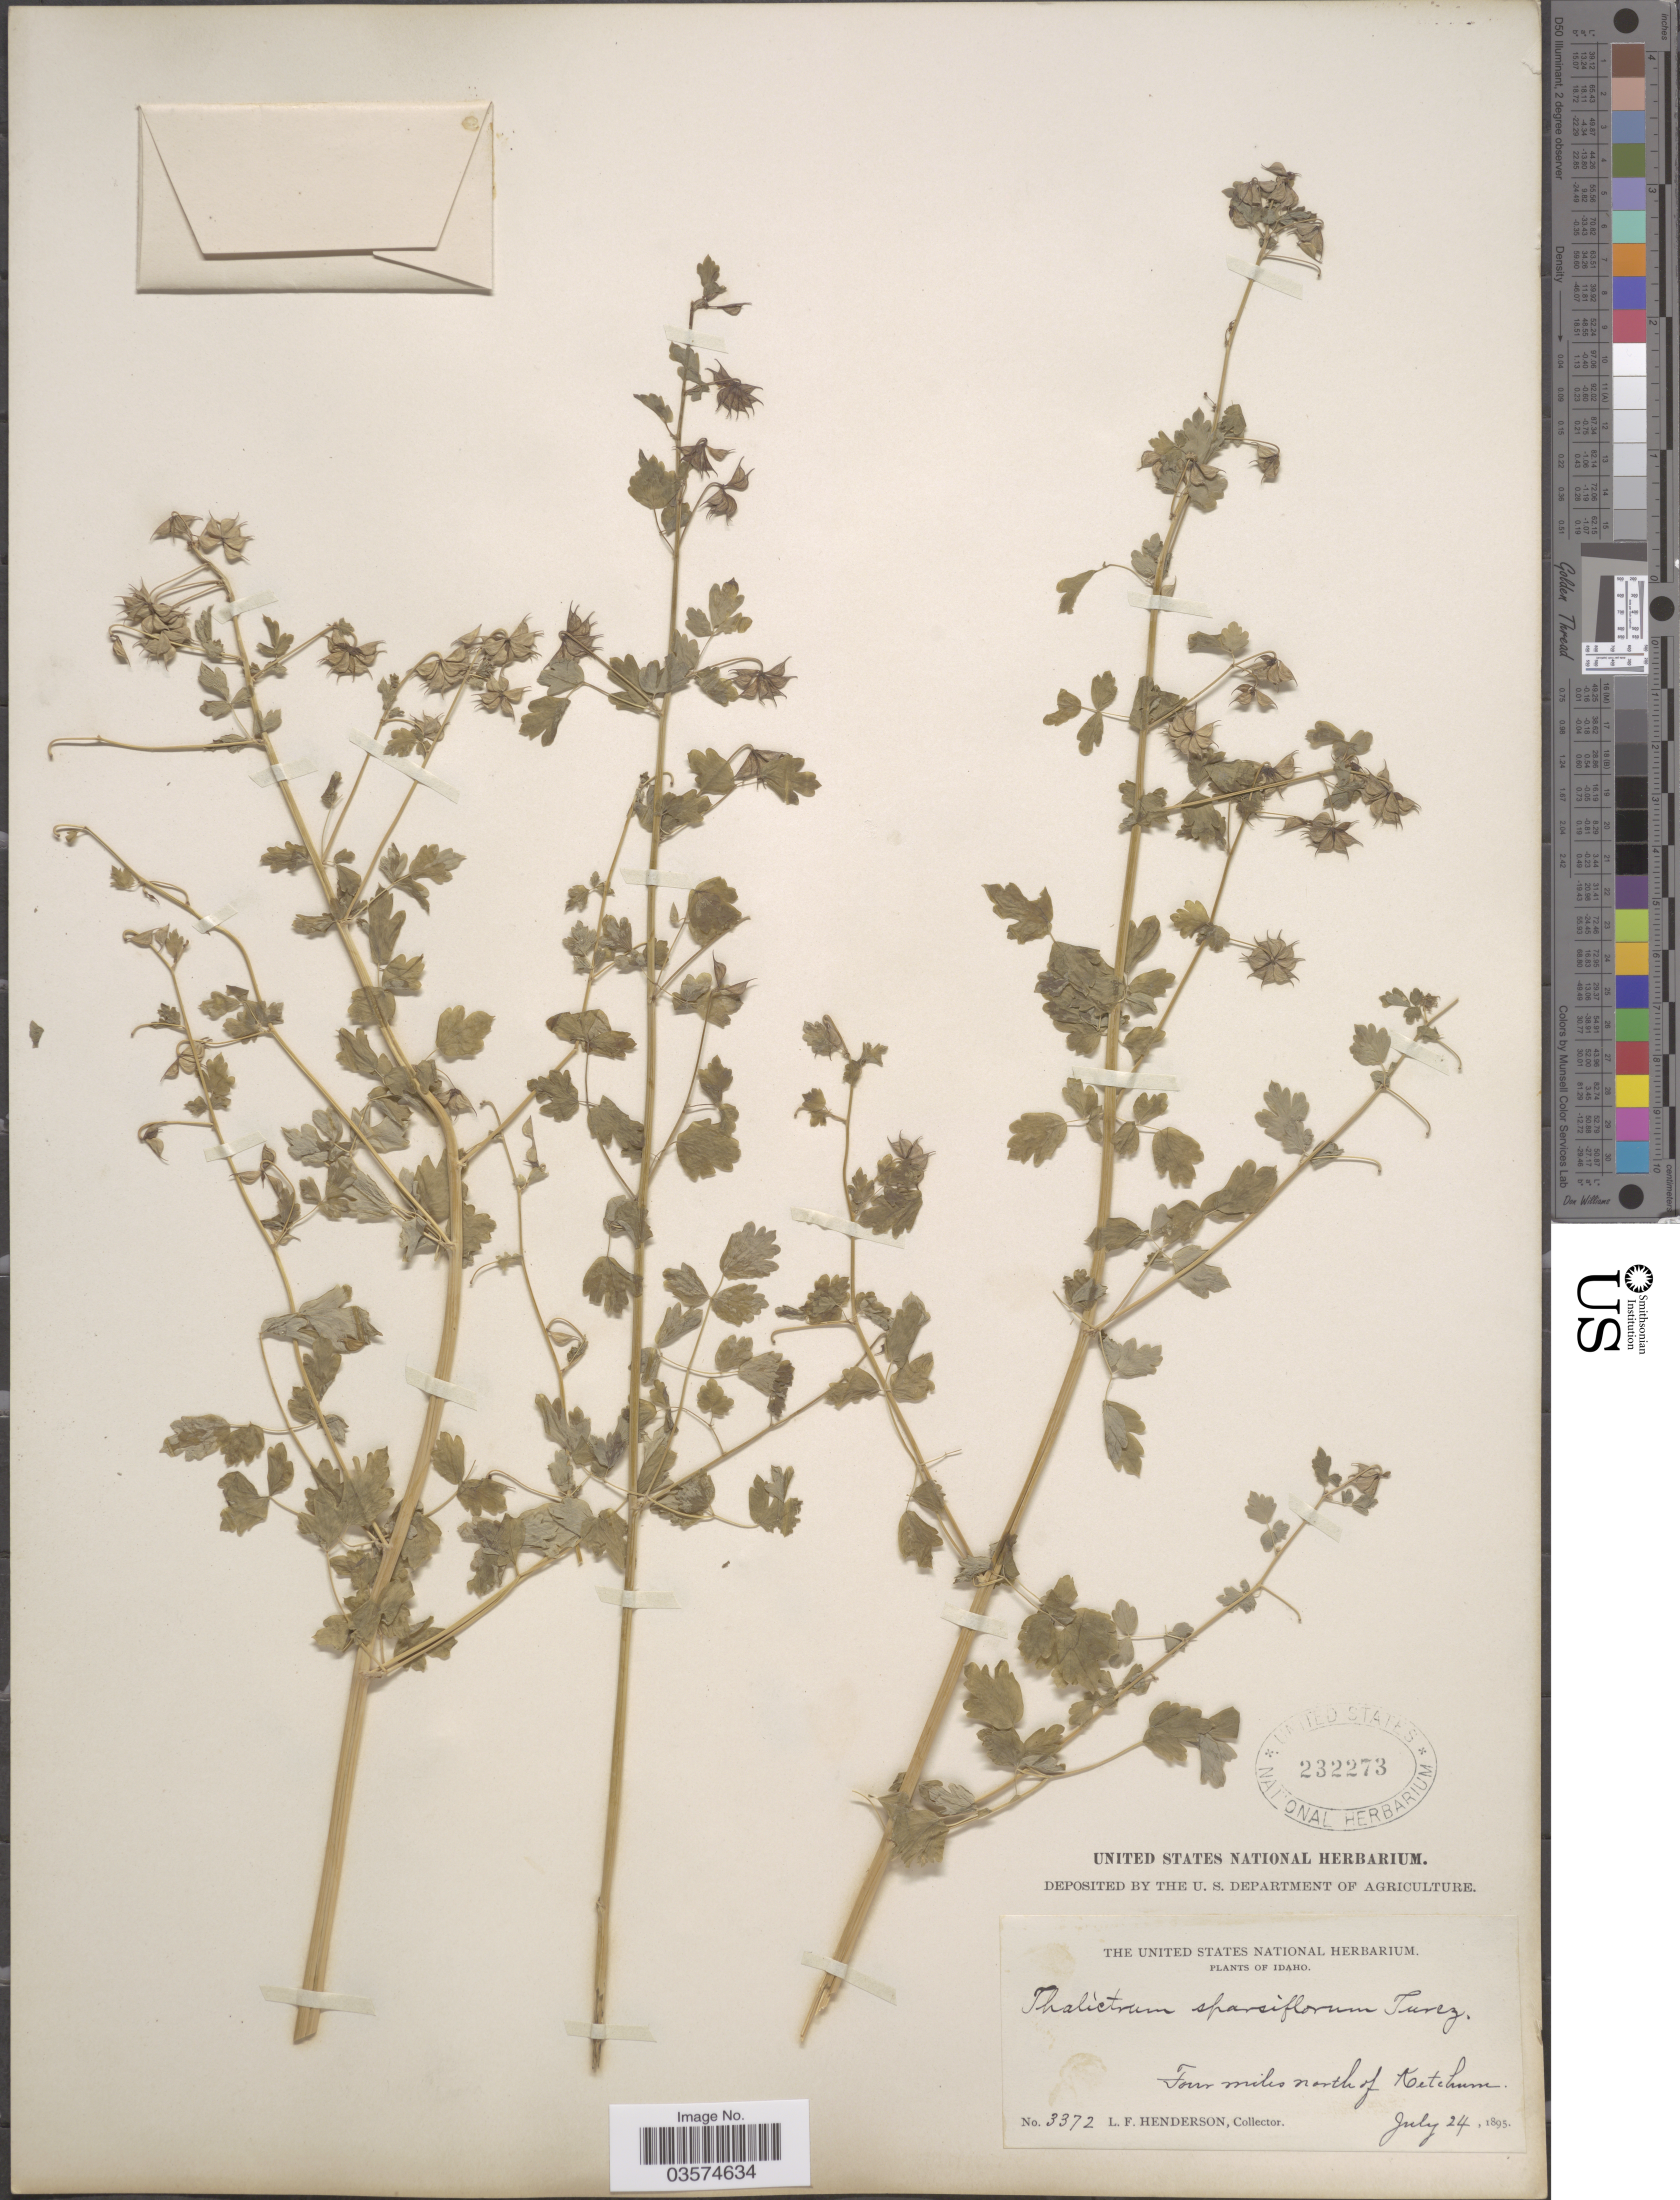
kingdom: Plantae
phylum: Tracheophyta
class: Magnoliopsida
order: Ranunculales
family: Ranunculaceae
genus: Thalictrum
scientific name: Thalictrum sparsiflorum var. saximontanum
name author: B. Boivin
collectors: L. Henderson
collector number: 3372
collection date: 1895-07-24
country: United States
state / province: Idaho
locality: Four miles north of Ketchum.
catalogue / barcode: US 232273